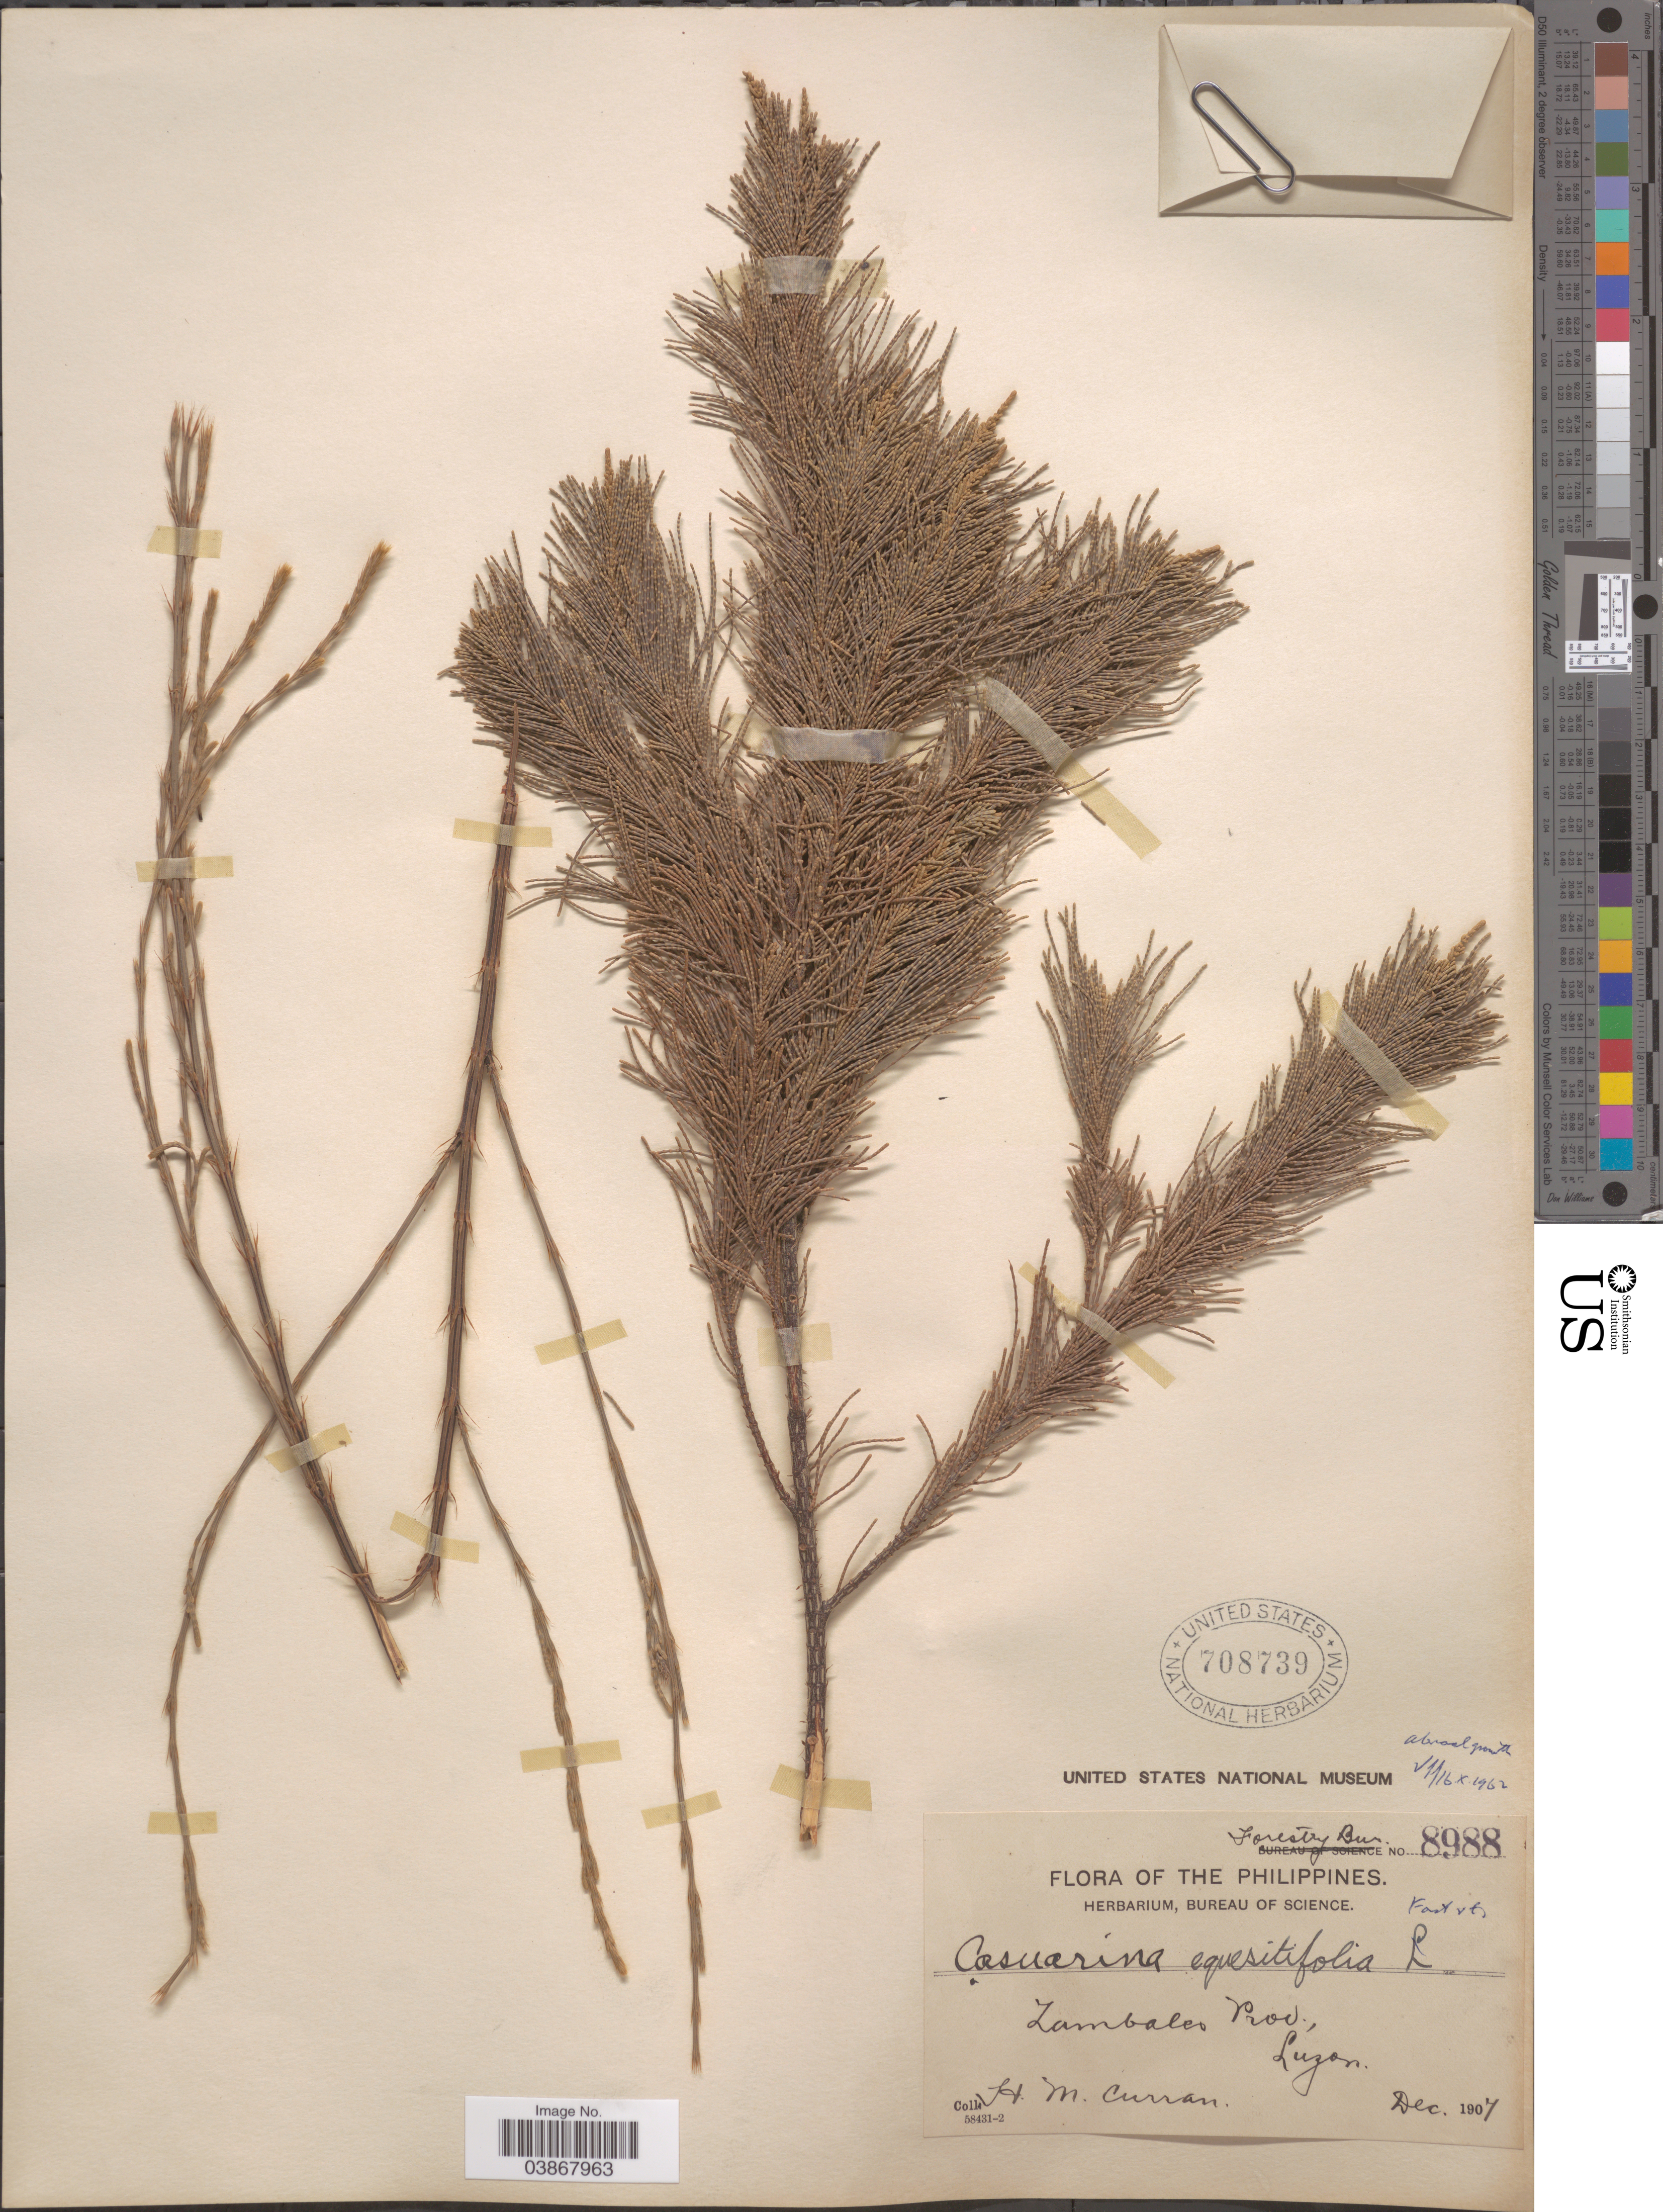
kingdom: Plantae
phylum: Tracheophyta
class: Magnoliopsida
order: Fagales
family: Casuarinaceae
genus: Casuarina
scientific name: Casuarina equisetifolia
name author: L.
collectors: H. M. Curran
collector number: Forestry Bur. 8988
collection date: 1907-12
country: Philippines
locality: Zambales Prov., Luzon.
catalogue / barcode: US 708739